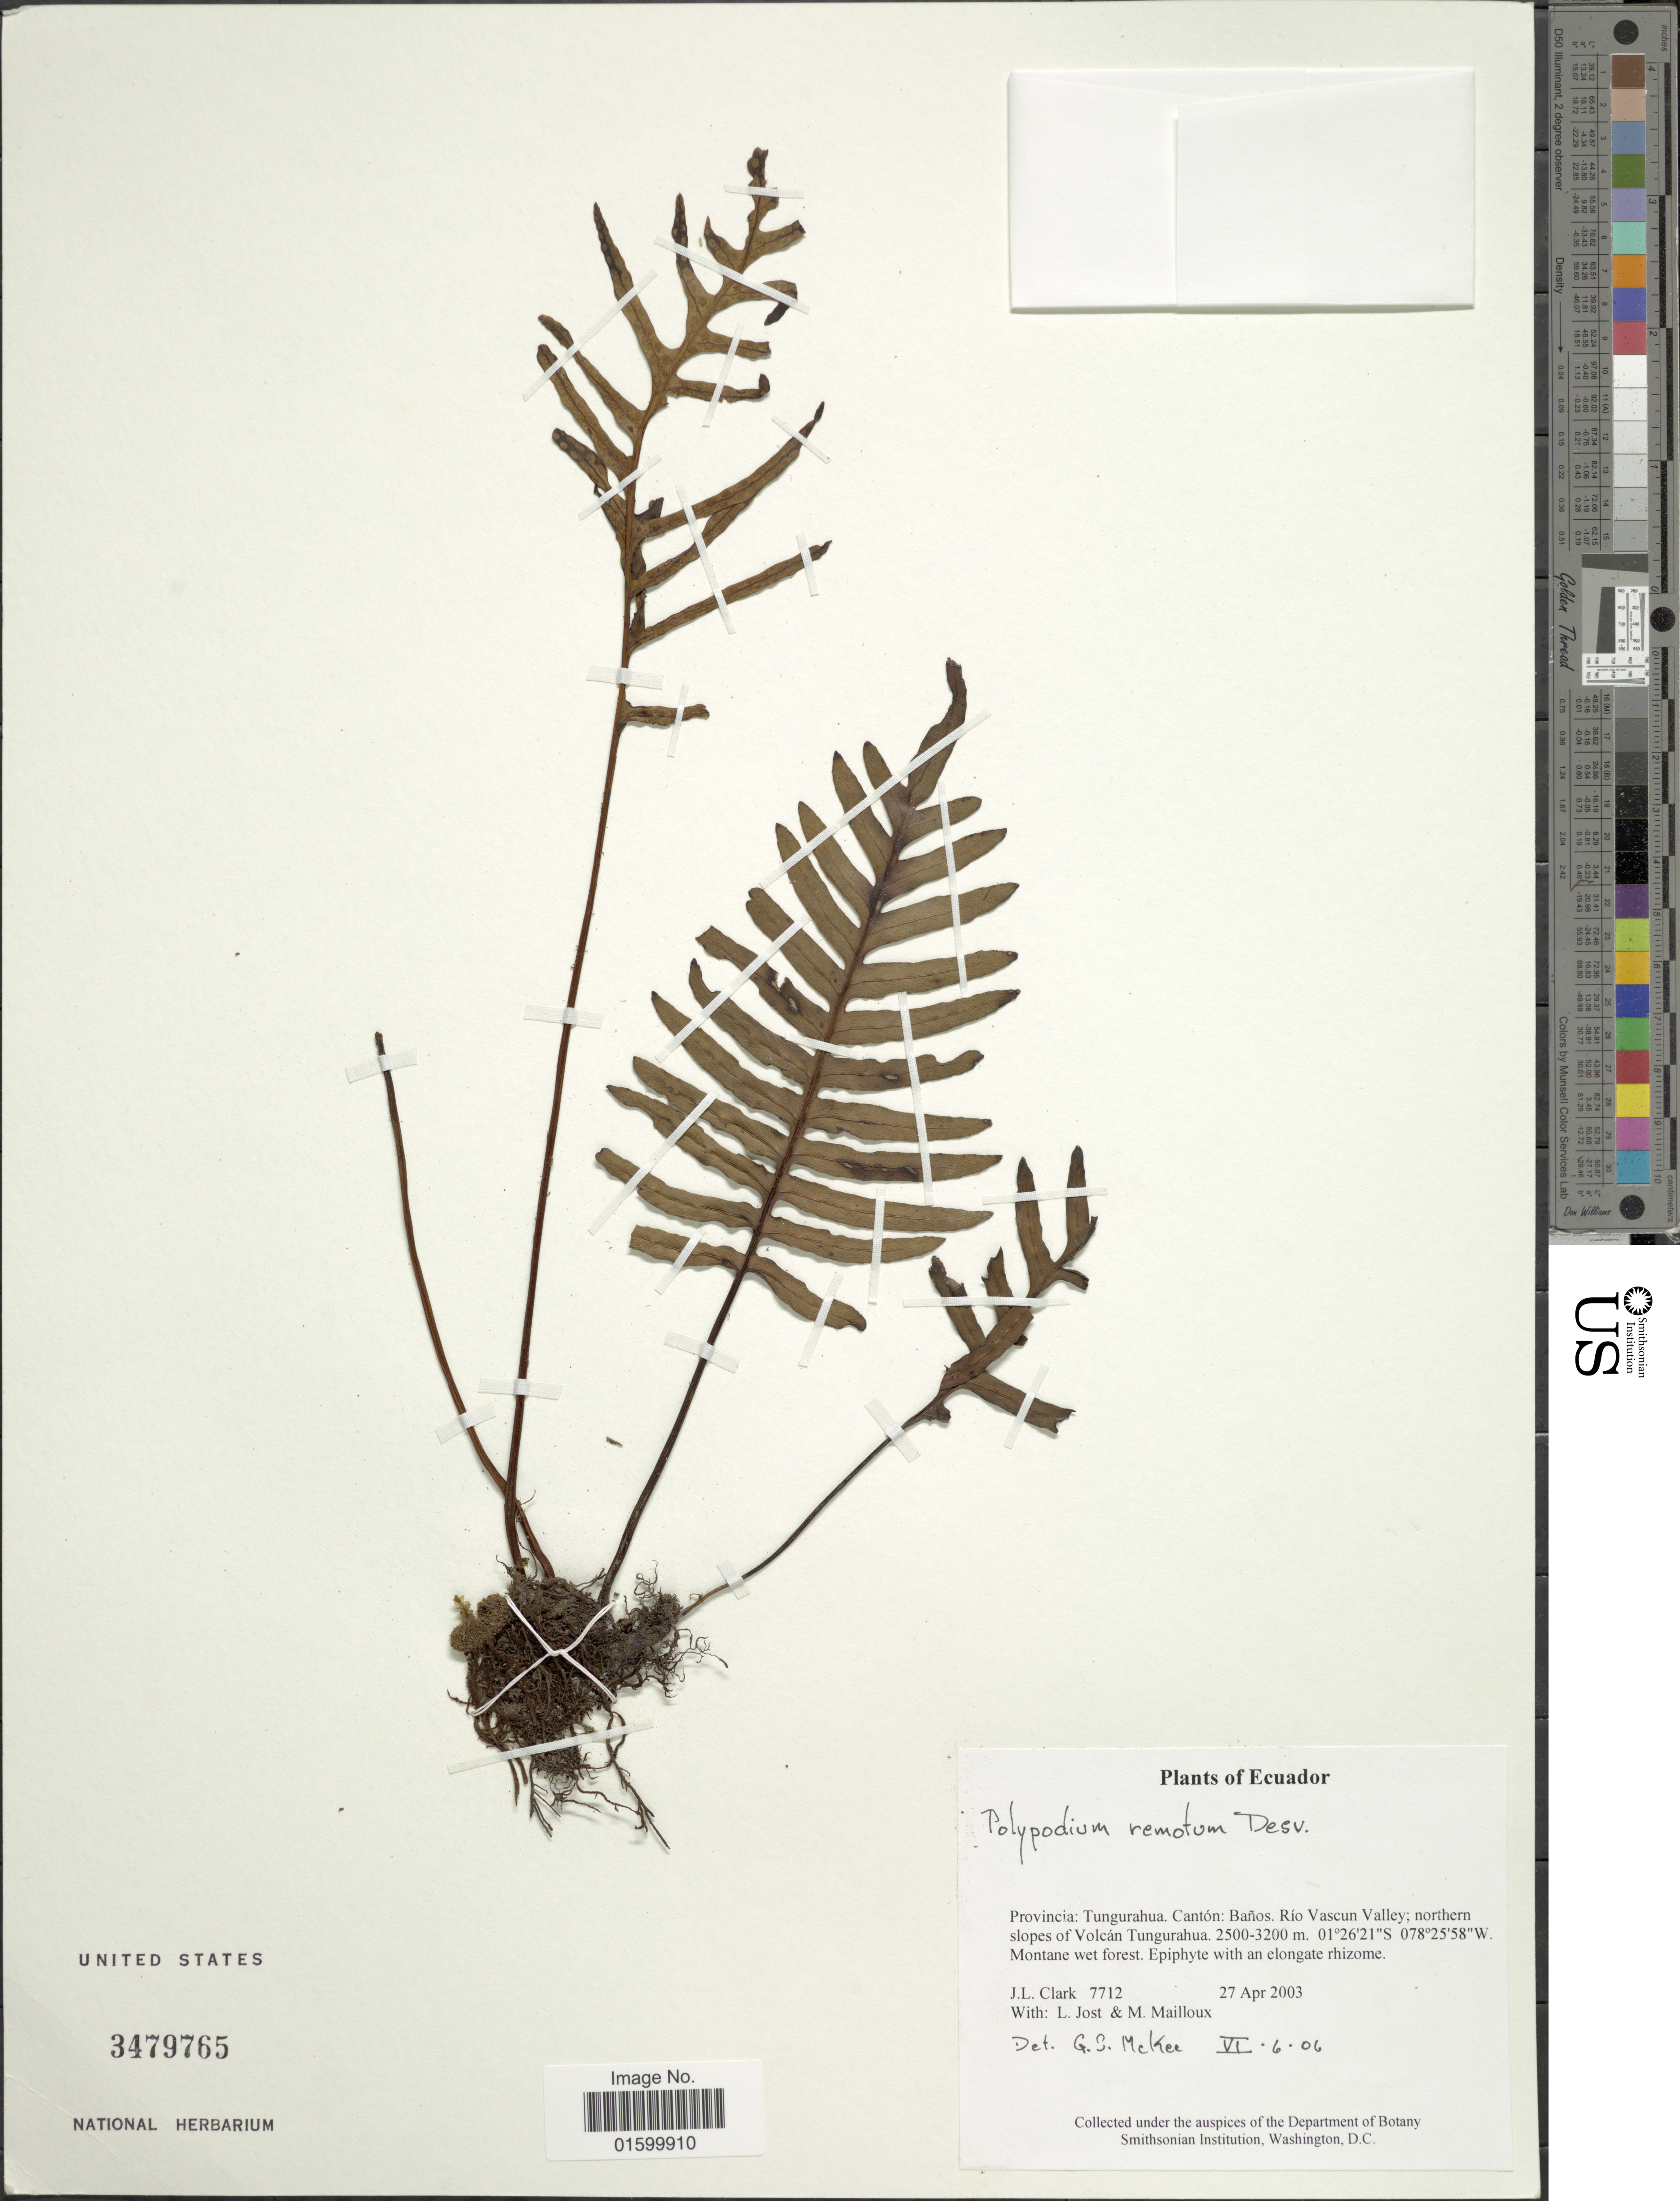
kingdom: Plantae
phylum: Tracheophyta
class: Polypodiopsida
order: Polypodiales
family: Polypodiaceae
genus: Pleopeltis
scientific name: Pleopeltis remota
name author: (Desv.) A.R. Sm.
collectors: J. L. Clark, L. Jost & M. Mailloux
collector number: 7712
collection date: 2003-04-27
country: Ecuador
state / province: Tungurahua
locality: Provincia Tungurahua, Canton Banos, Rio Vascum Valley; northern slopes of Volcan Tungurahua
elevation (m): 2500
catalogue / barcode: US 3479765